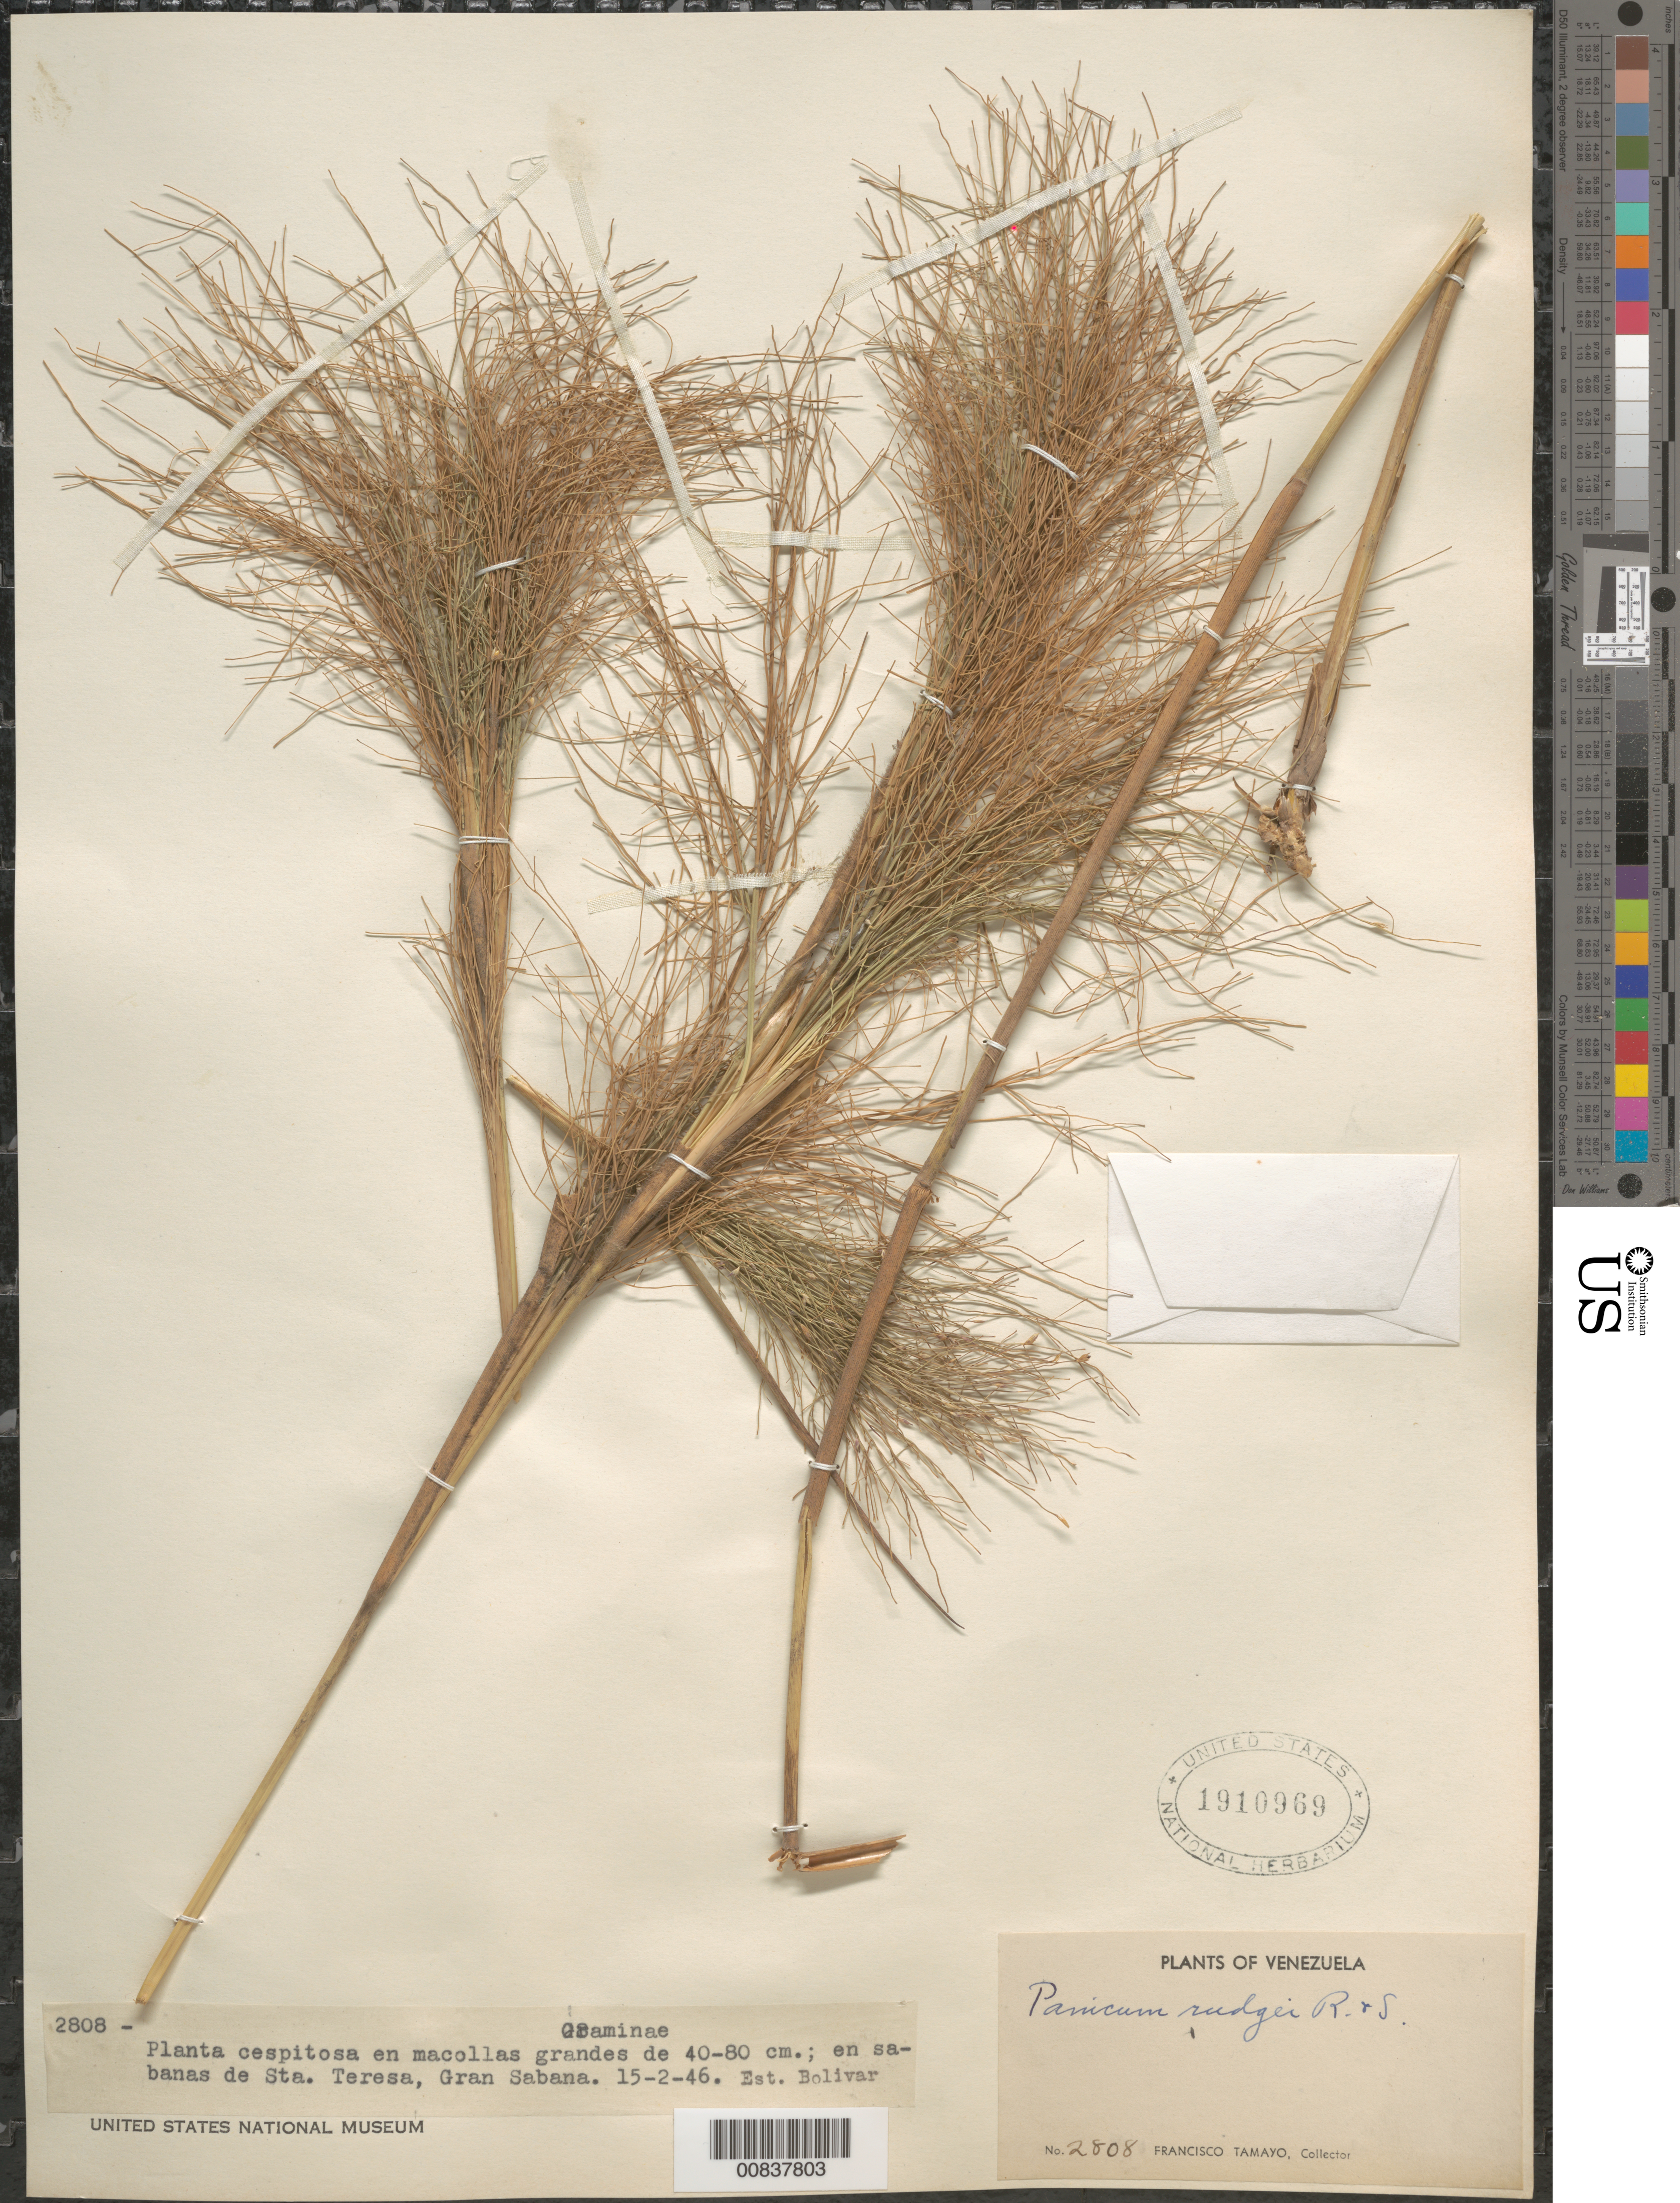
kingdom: Plantae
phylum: Tracheophyta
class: Liliopsida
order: Poales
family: Poaceae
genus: Panicum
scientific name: Panicum rudgei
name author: Roem. & Schult.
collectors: F. Tamayo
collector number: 2808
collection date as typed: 15-Feb-46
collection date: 1946-02-15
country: Venezuela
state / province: Bolívar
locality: Gran Sabana, Sta. Teresa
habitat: Savanna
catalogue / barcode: US 1910969